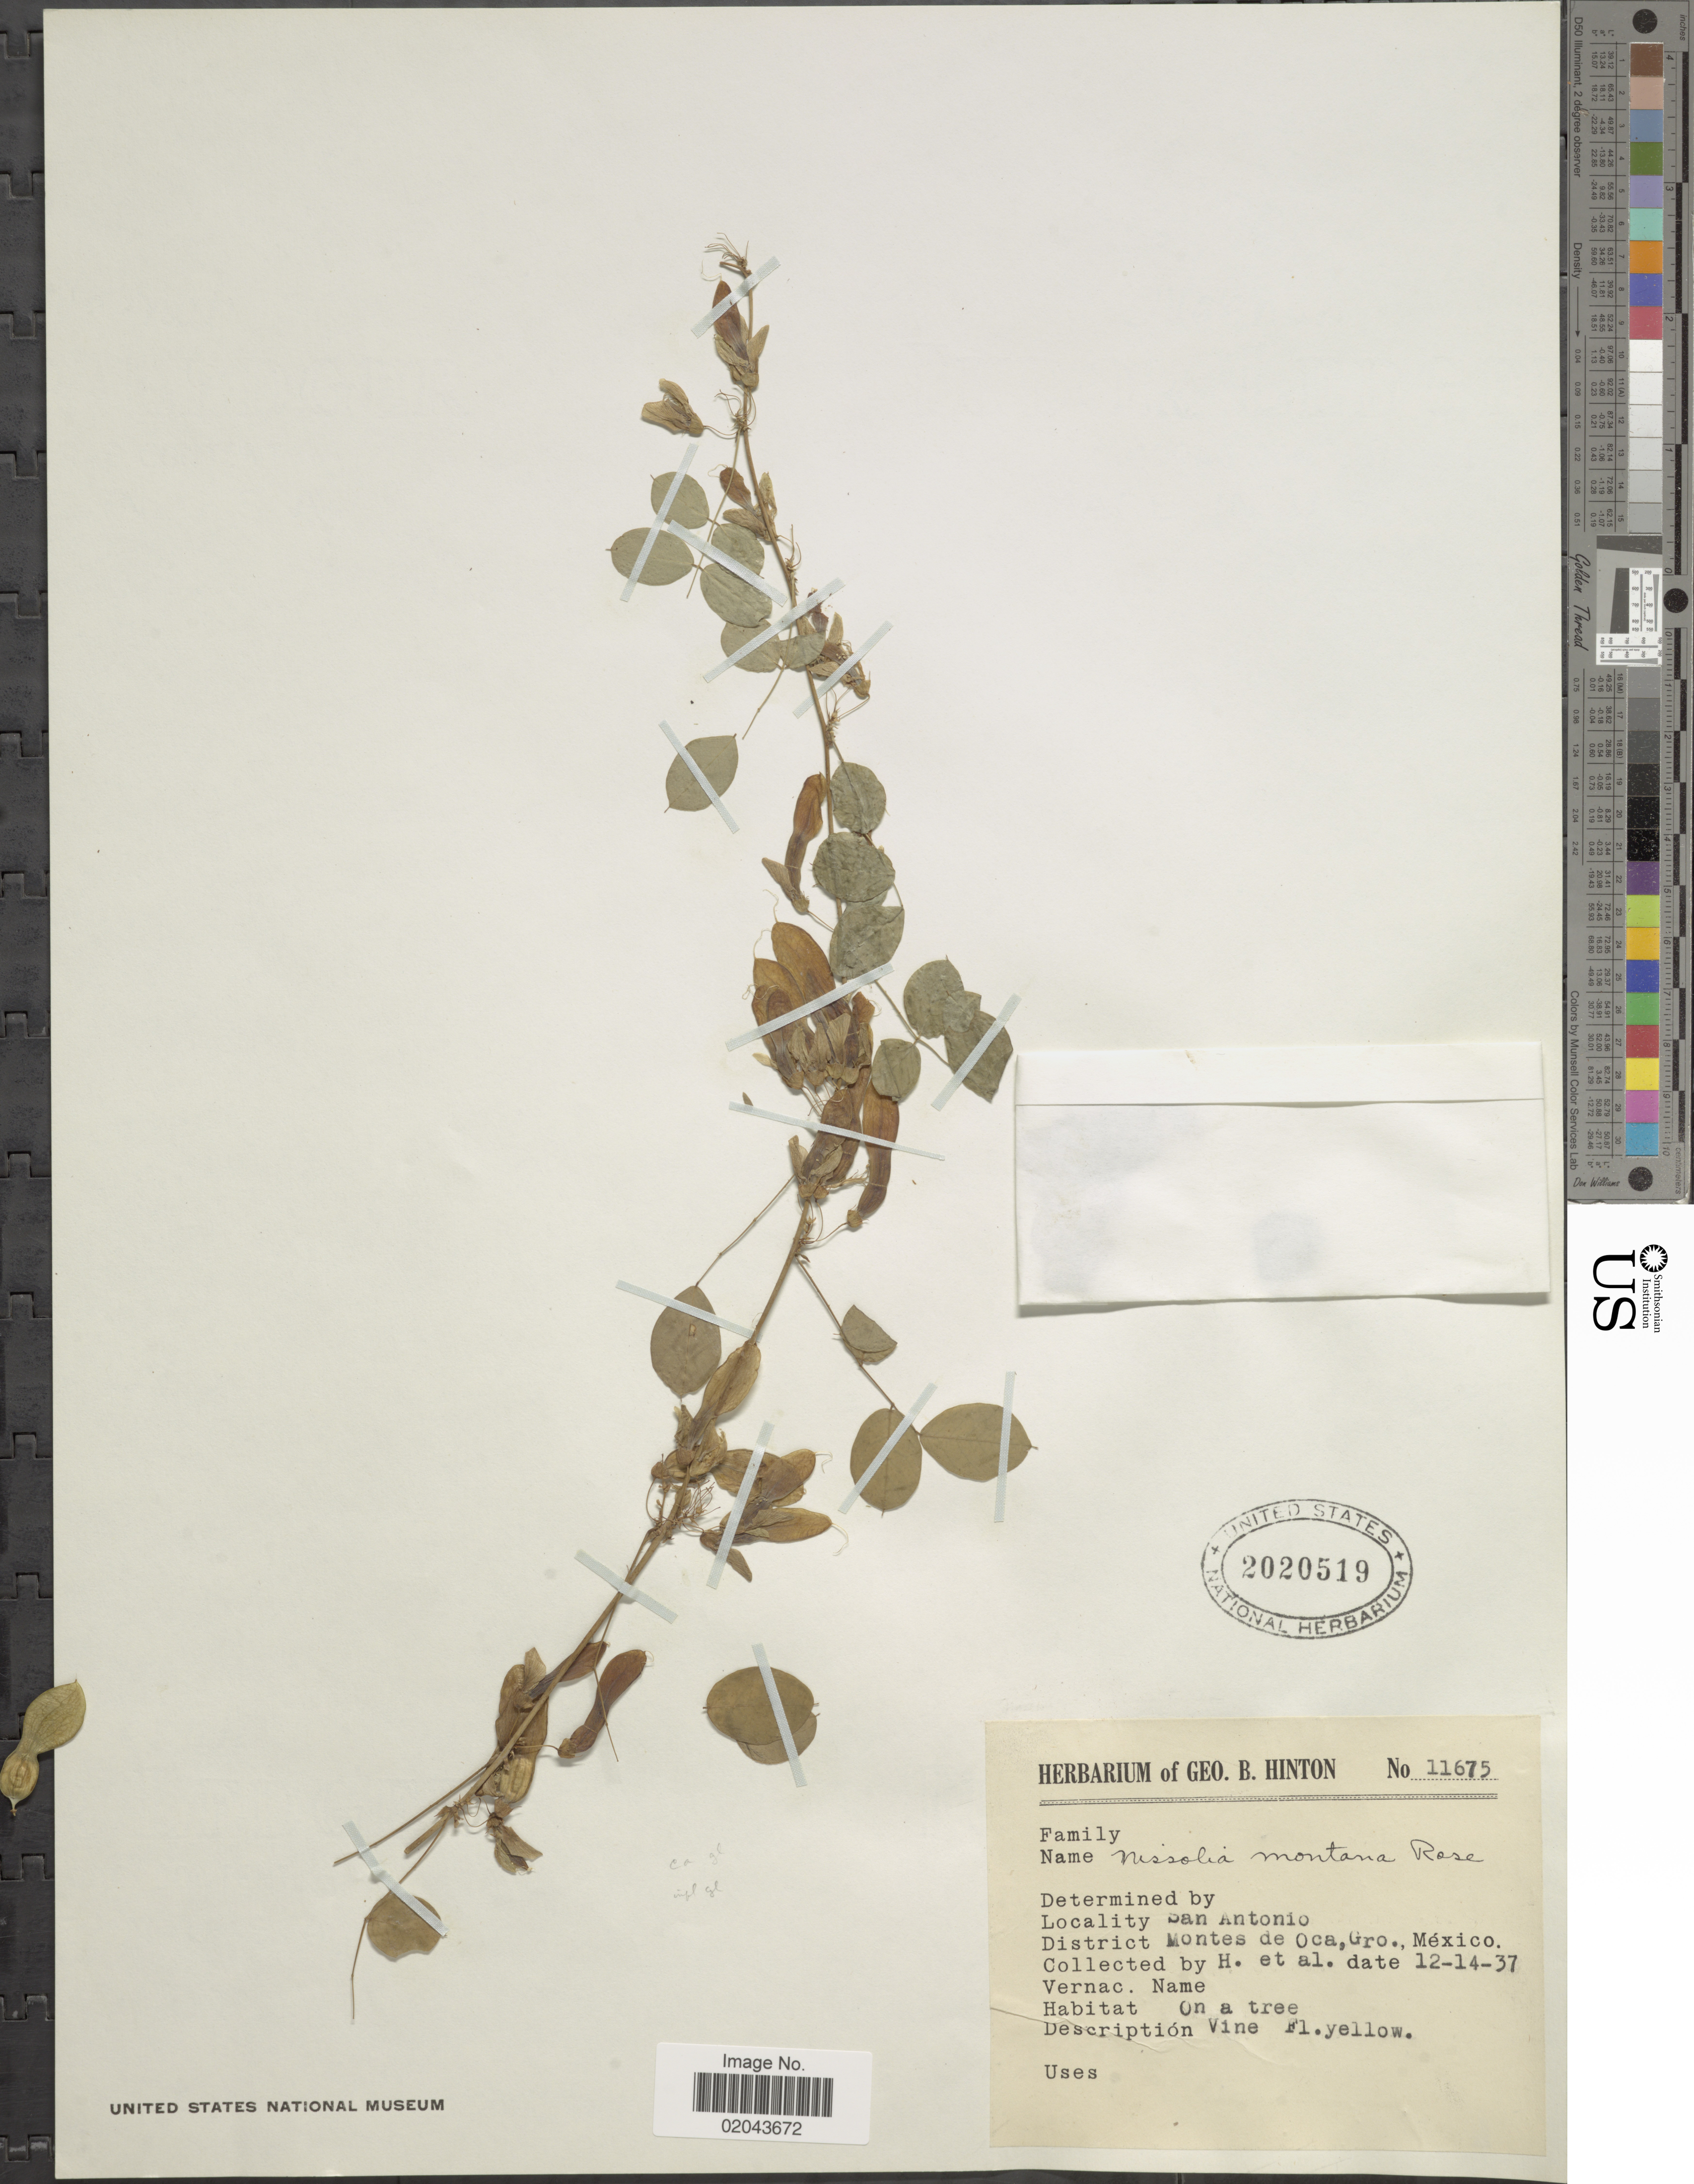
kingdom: Plantae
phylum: Tracheophyta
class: Magnoliopsida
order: Fabales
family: Fabaceae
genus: Nissolia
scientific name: Nissolia montana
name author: Rose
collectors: G. B. Hinton & et al.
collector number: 11675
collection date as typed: Transcribed d/m/y: 14/12/37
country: Mexico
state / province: Guerrero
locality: San Antonio, District Montes de Oca.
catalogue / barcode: US 2020519